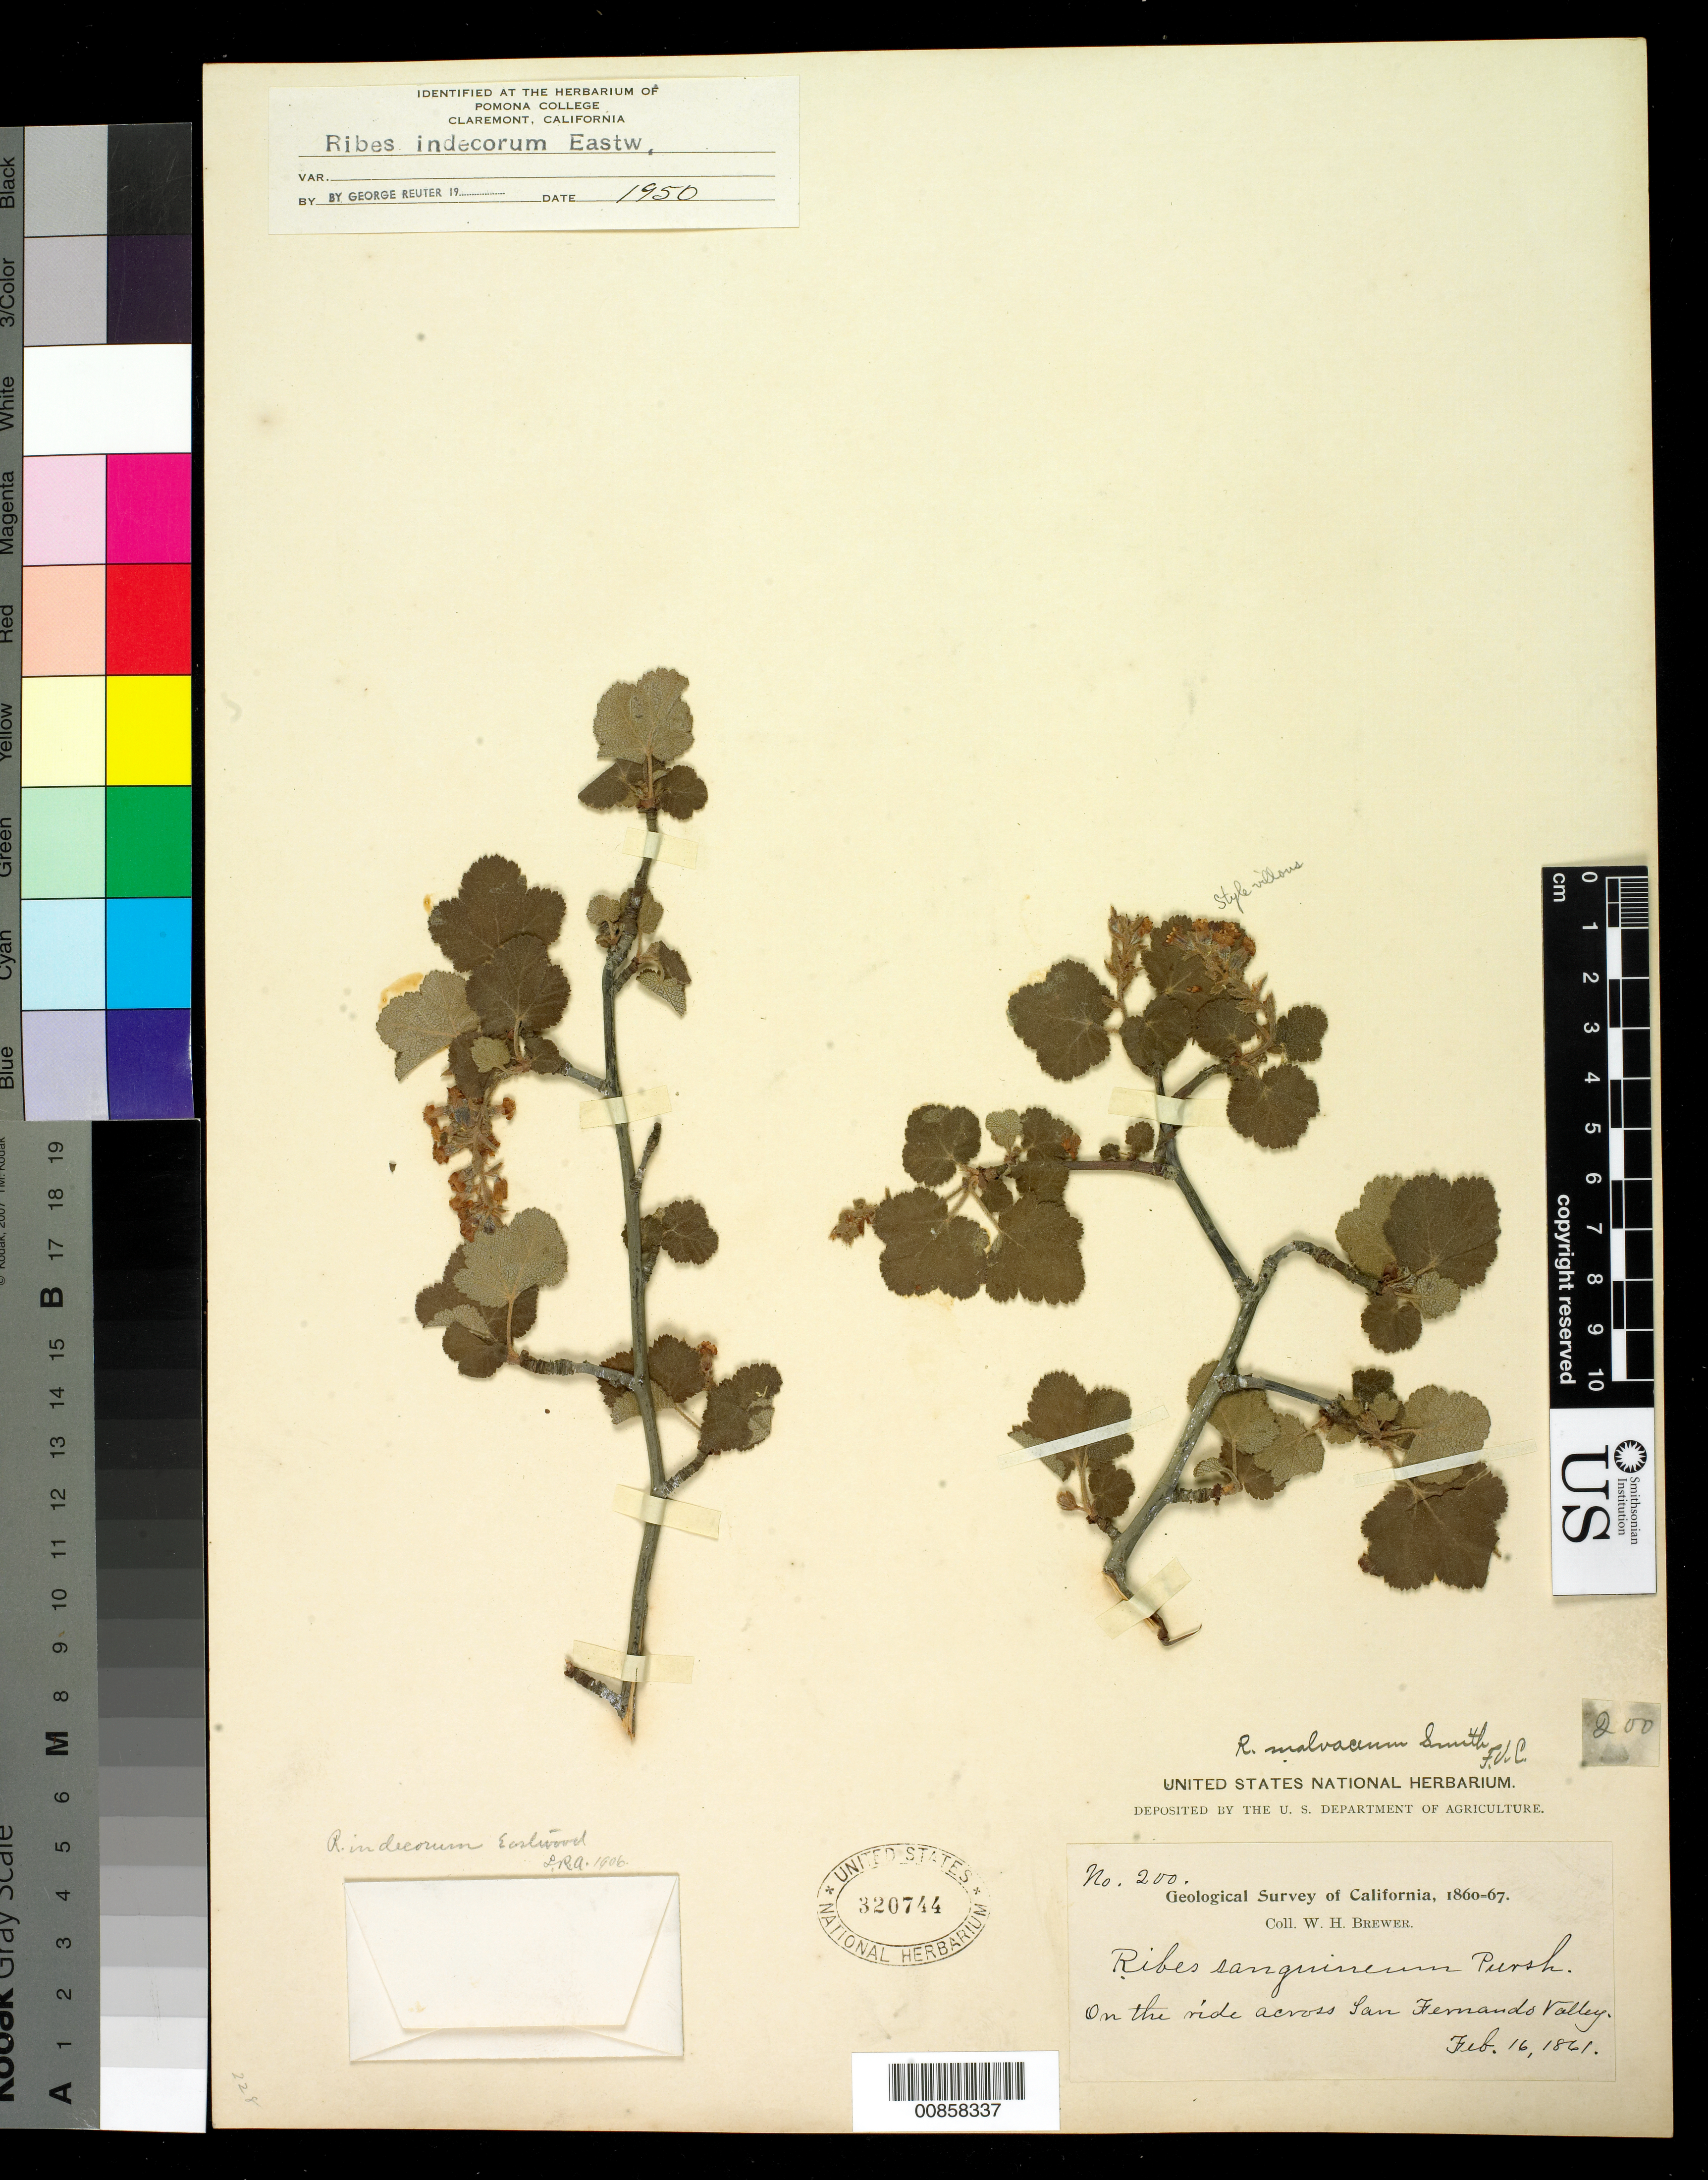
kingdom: Plantae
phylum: Tracheophyta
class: Magnoliopsida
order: Saxifragales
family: Grossulariaceae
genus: Ribes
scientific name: Ribes indecorum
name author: Eastw.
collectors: W. H. Brewer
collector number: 200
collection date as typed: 16 Feb 1861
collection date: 1861-02-16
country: United States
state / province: California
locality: On the ride across San Fernando Valley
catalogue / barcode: US 320744